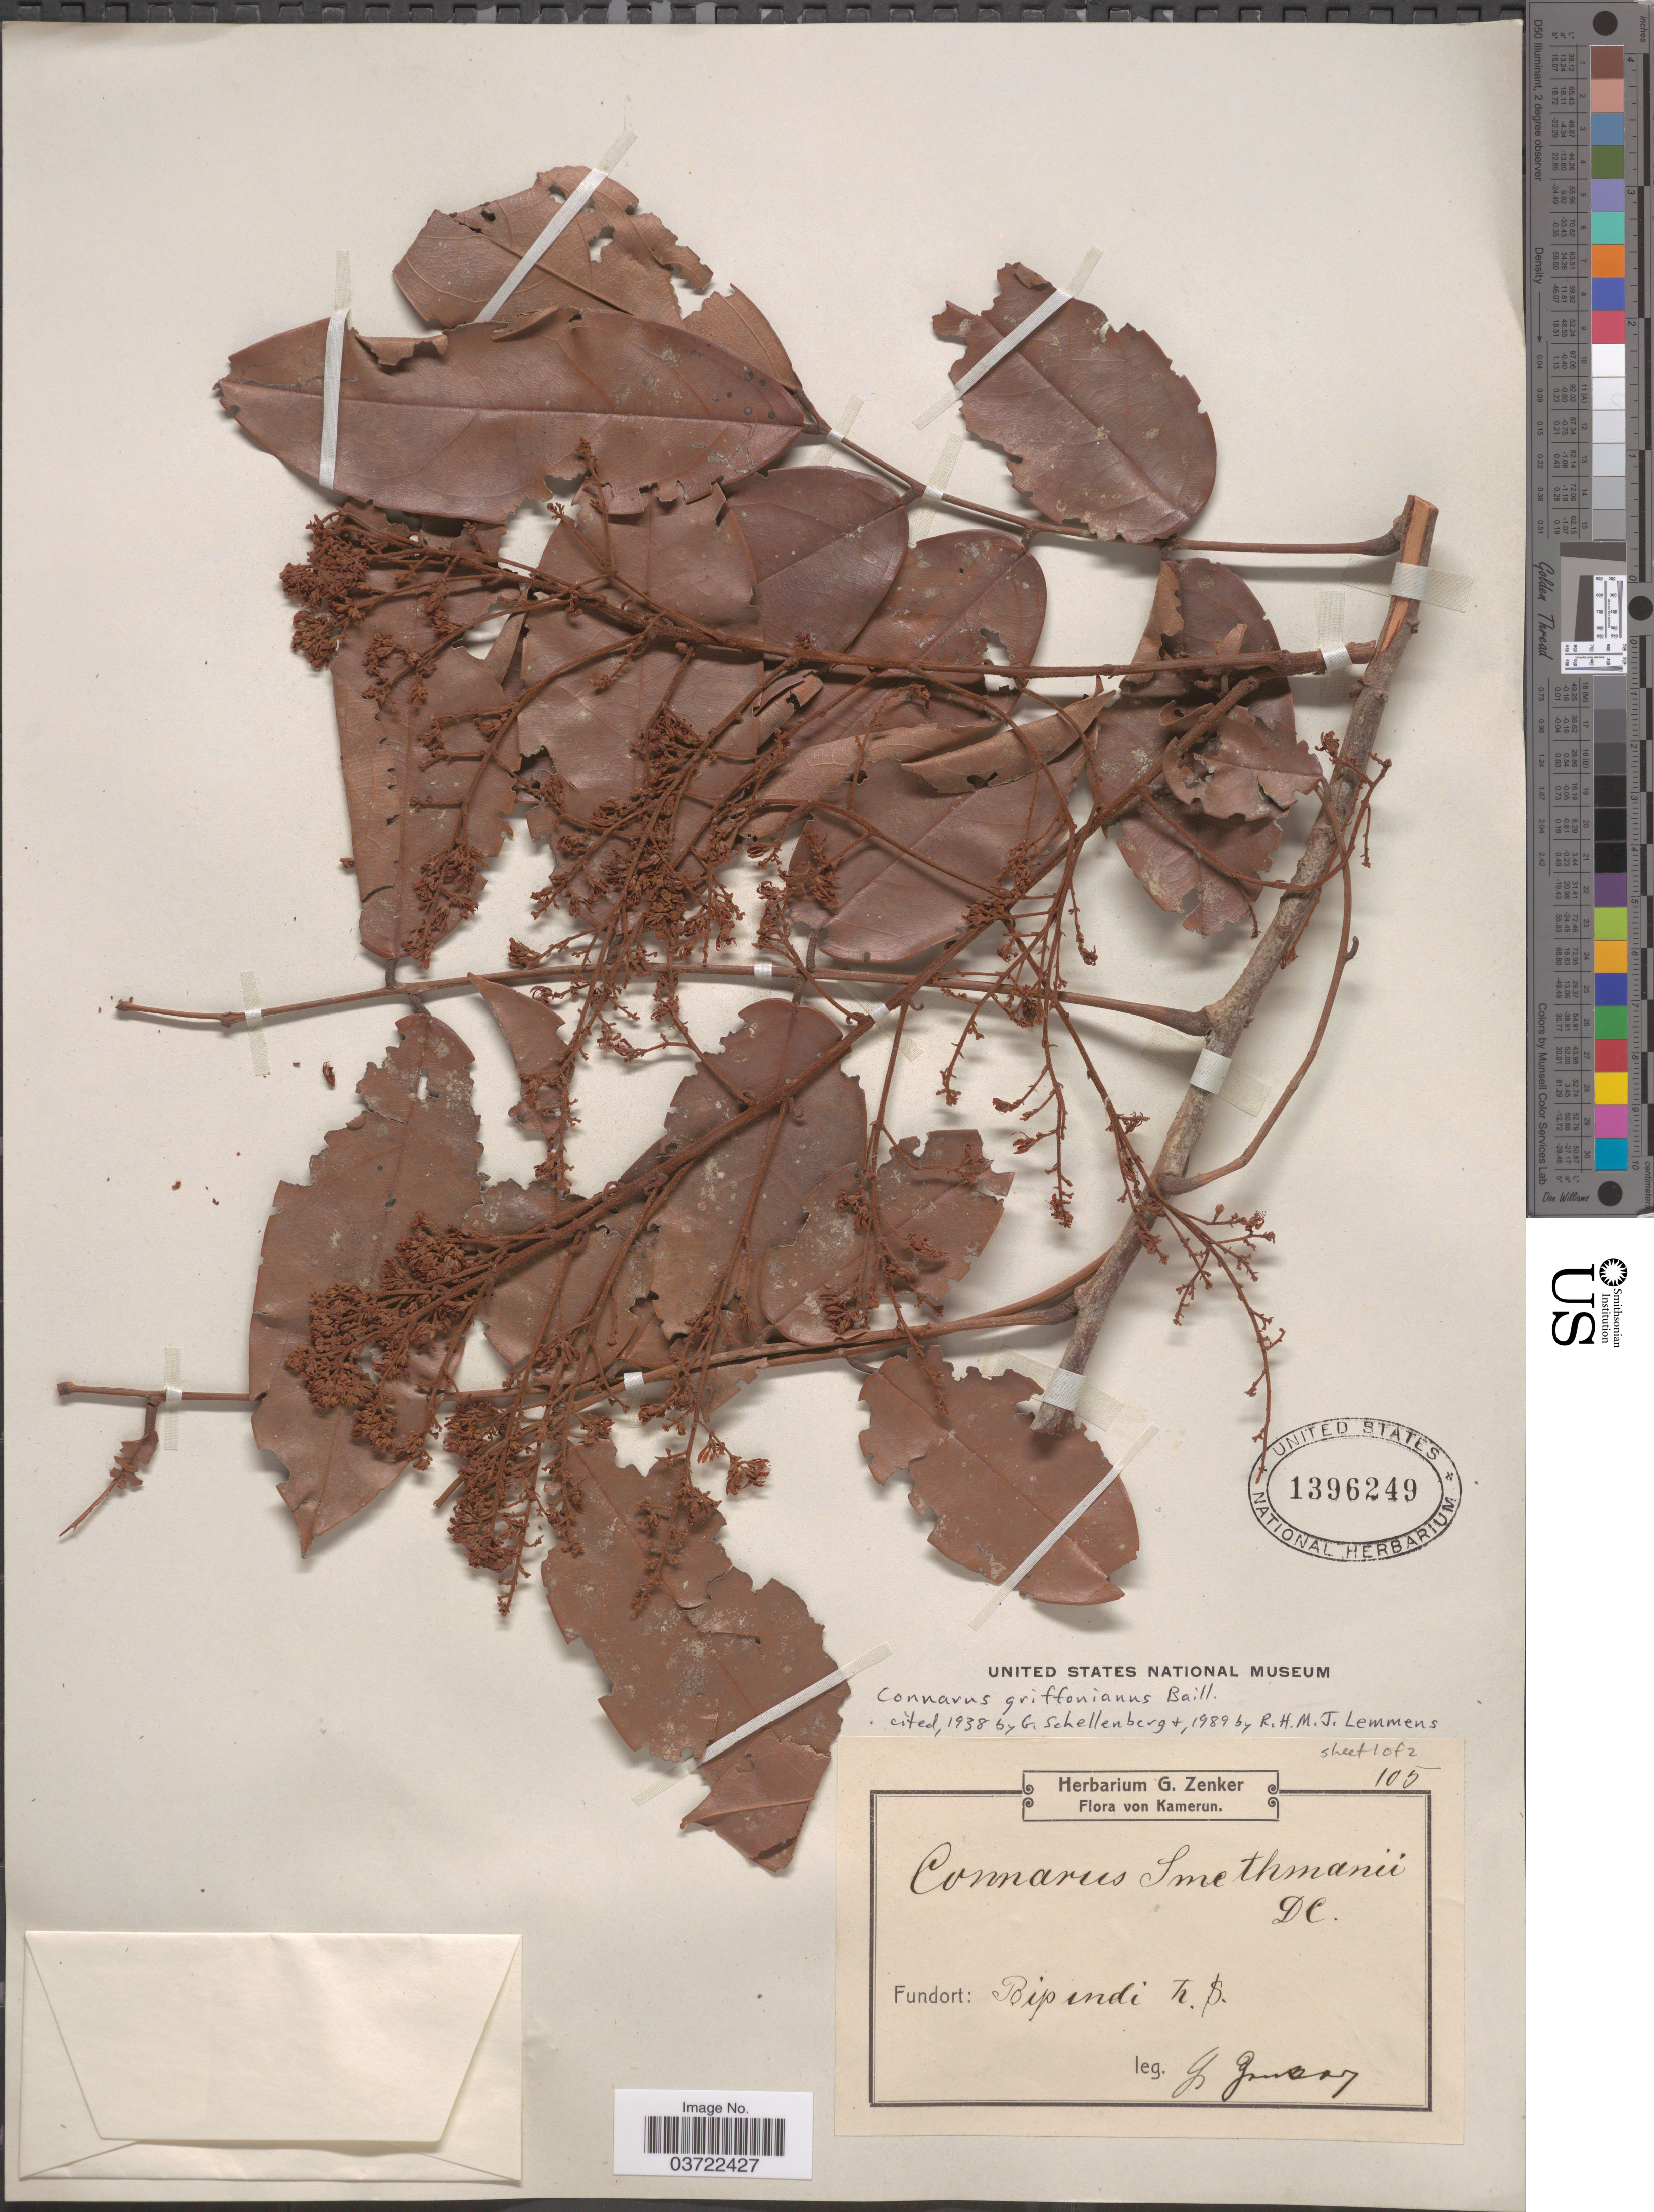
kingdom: Plantae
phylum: Tracheophyta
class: Magnoliopsida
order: Oxalidales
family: Connaraceae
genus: Connarus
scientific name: Connarus griffonianus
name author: Baill.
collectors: G. A. Zenker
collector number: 105?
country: Cameroon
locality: Bipindi.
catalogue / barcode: US 1396249